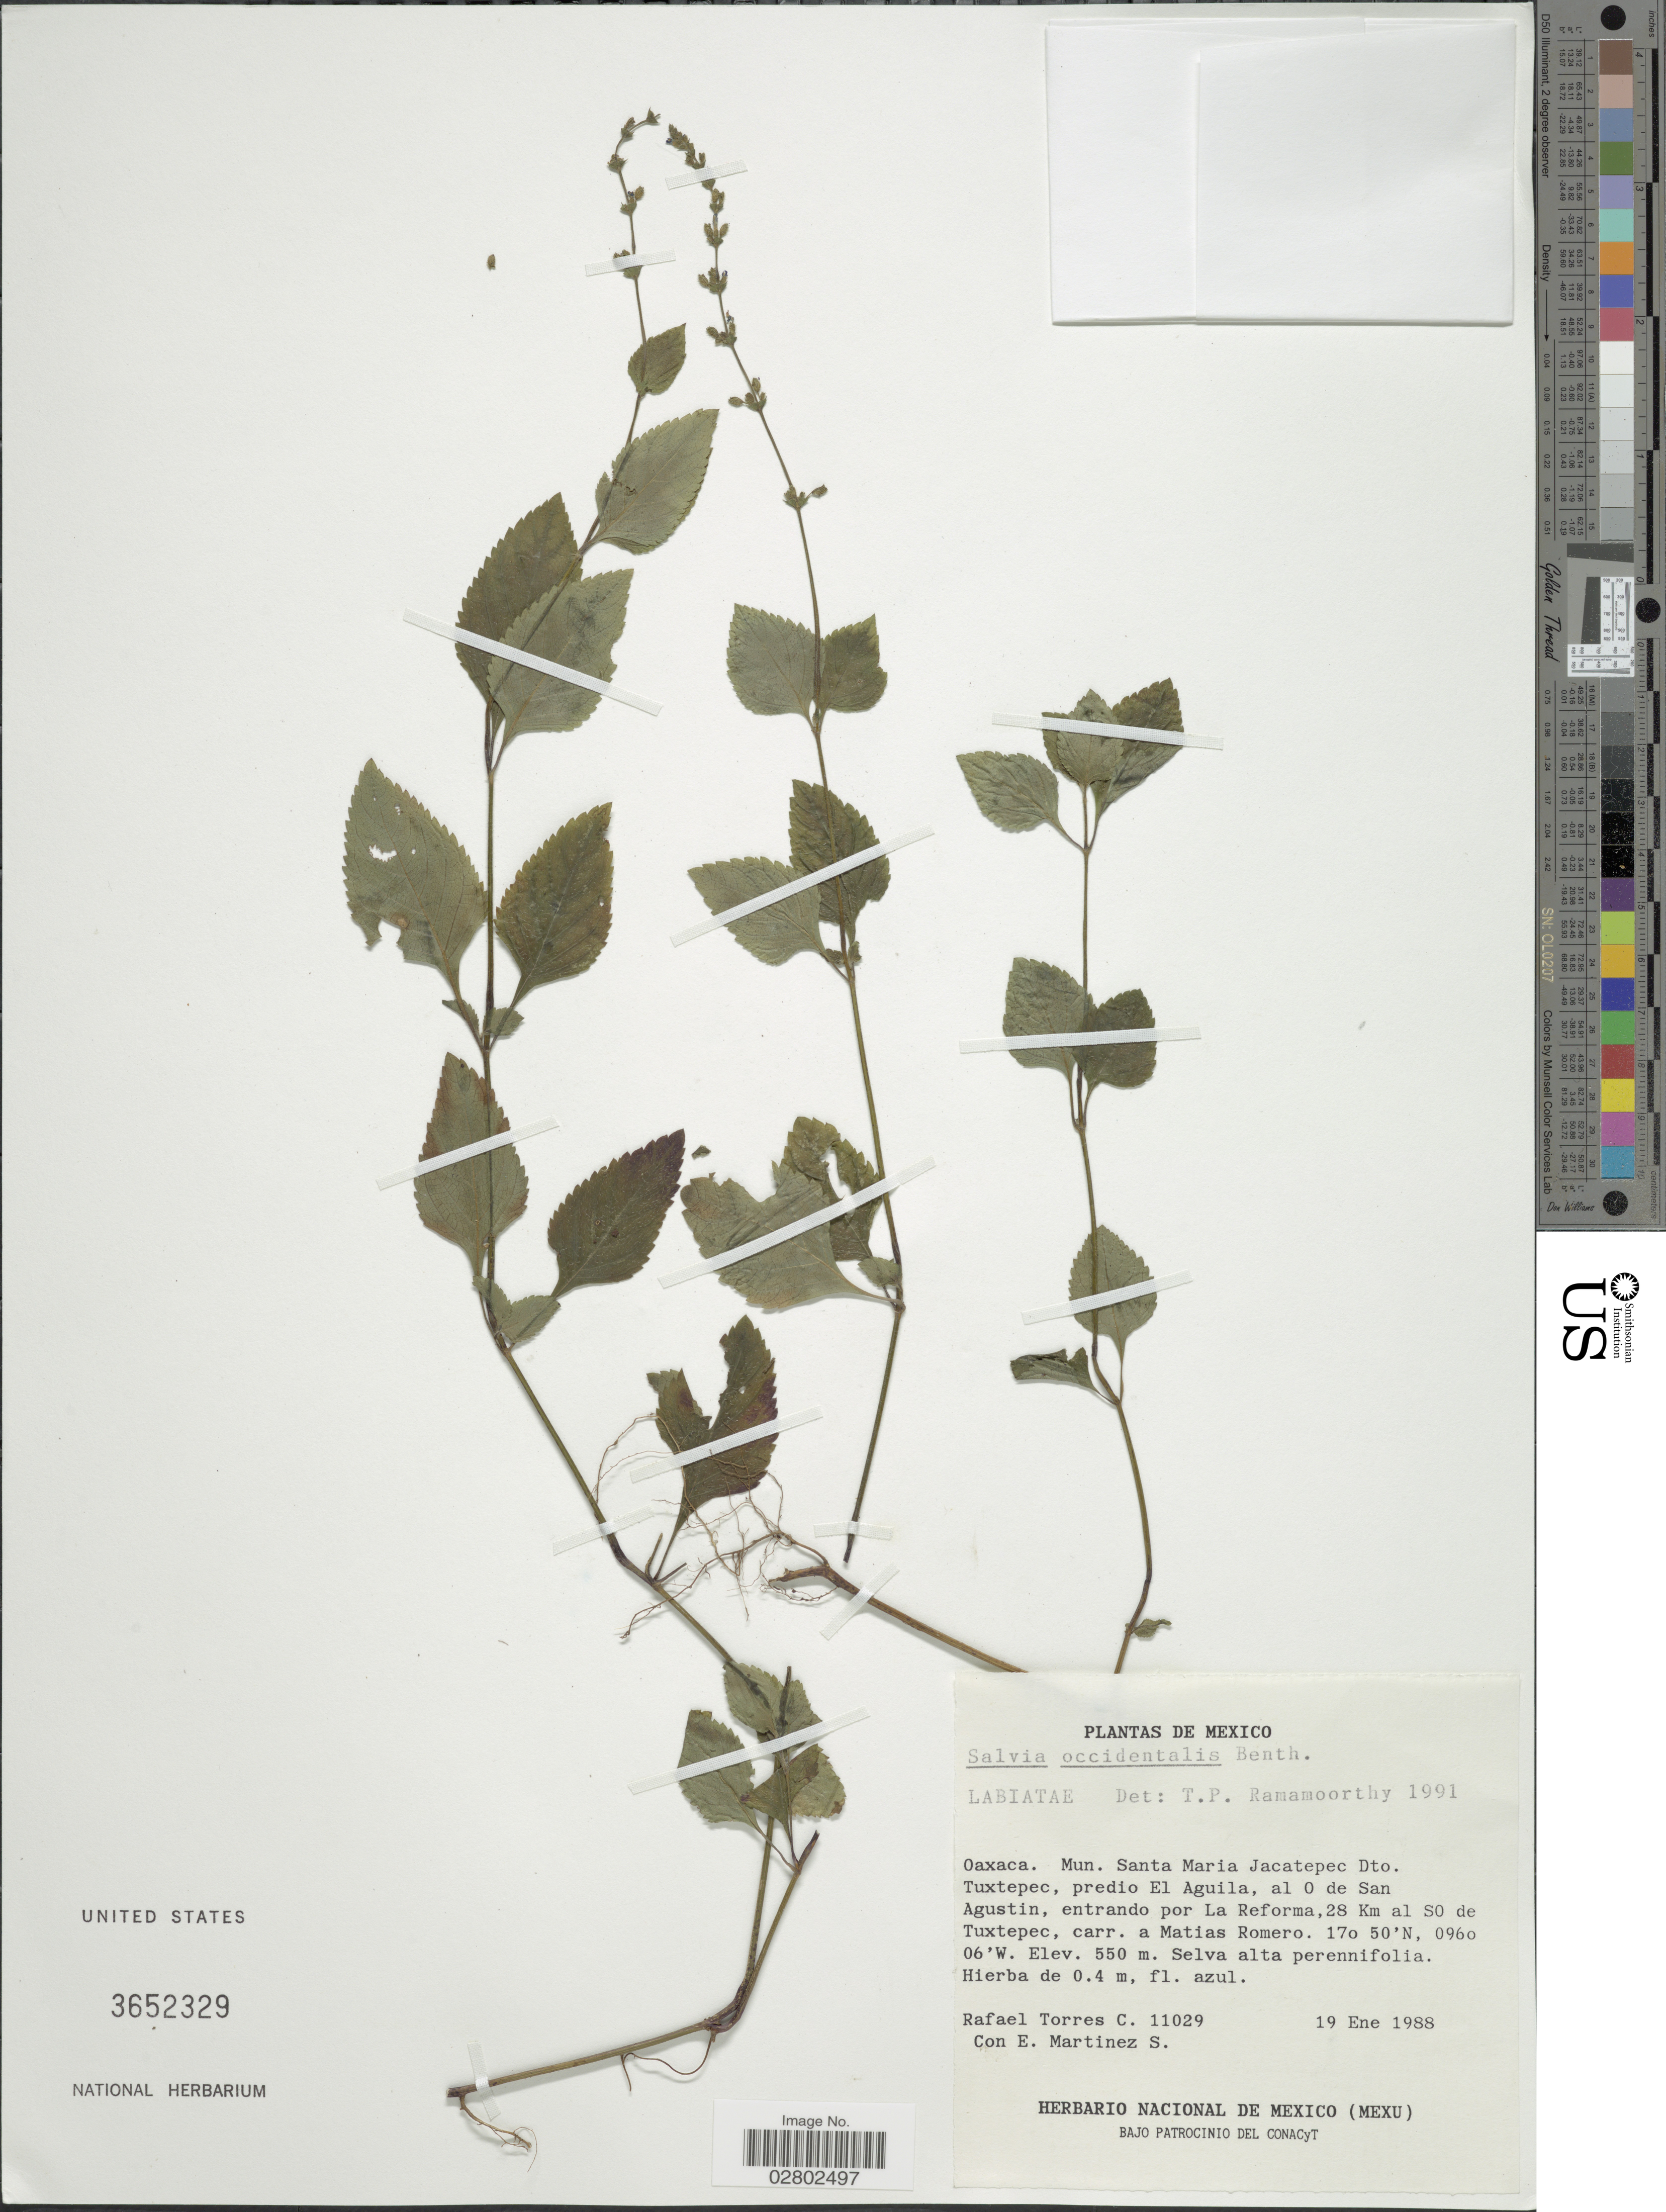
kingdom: Plantae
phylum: Tracheophyta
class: Magnoliopsida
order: Lamiales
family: Lamiaceae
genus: Salvia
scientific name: Salvia occidentalis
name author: Sw.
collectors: R. Torres C. & E. M. Martínez S.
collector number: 11029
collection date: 1988-01-19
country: Mexico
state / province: Oaxaca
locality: Mun. Santa Maria Jacatepec Dto. Tuxtepec, predio El Aguila, al O de San Augustin, entrando por La Reforma, 28 Km al SO de Tuxtepec, carr. a Matias Romero.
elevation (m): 550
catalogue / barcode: US 3652329